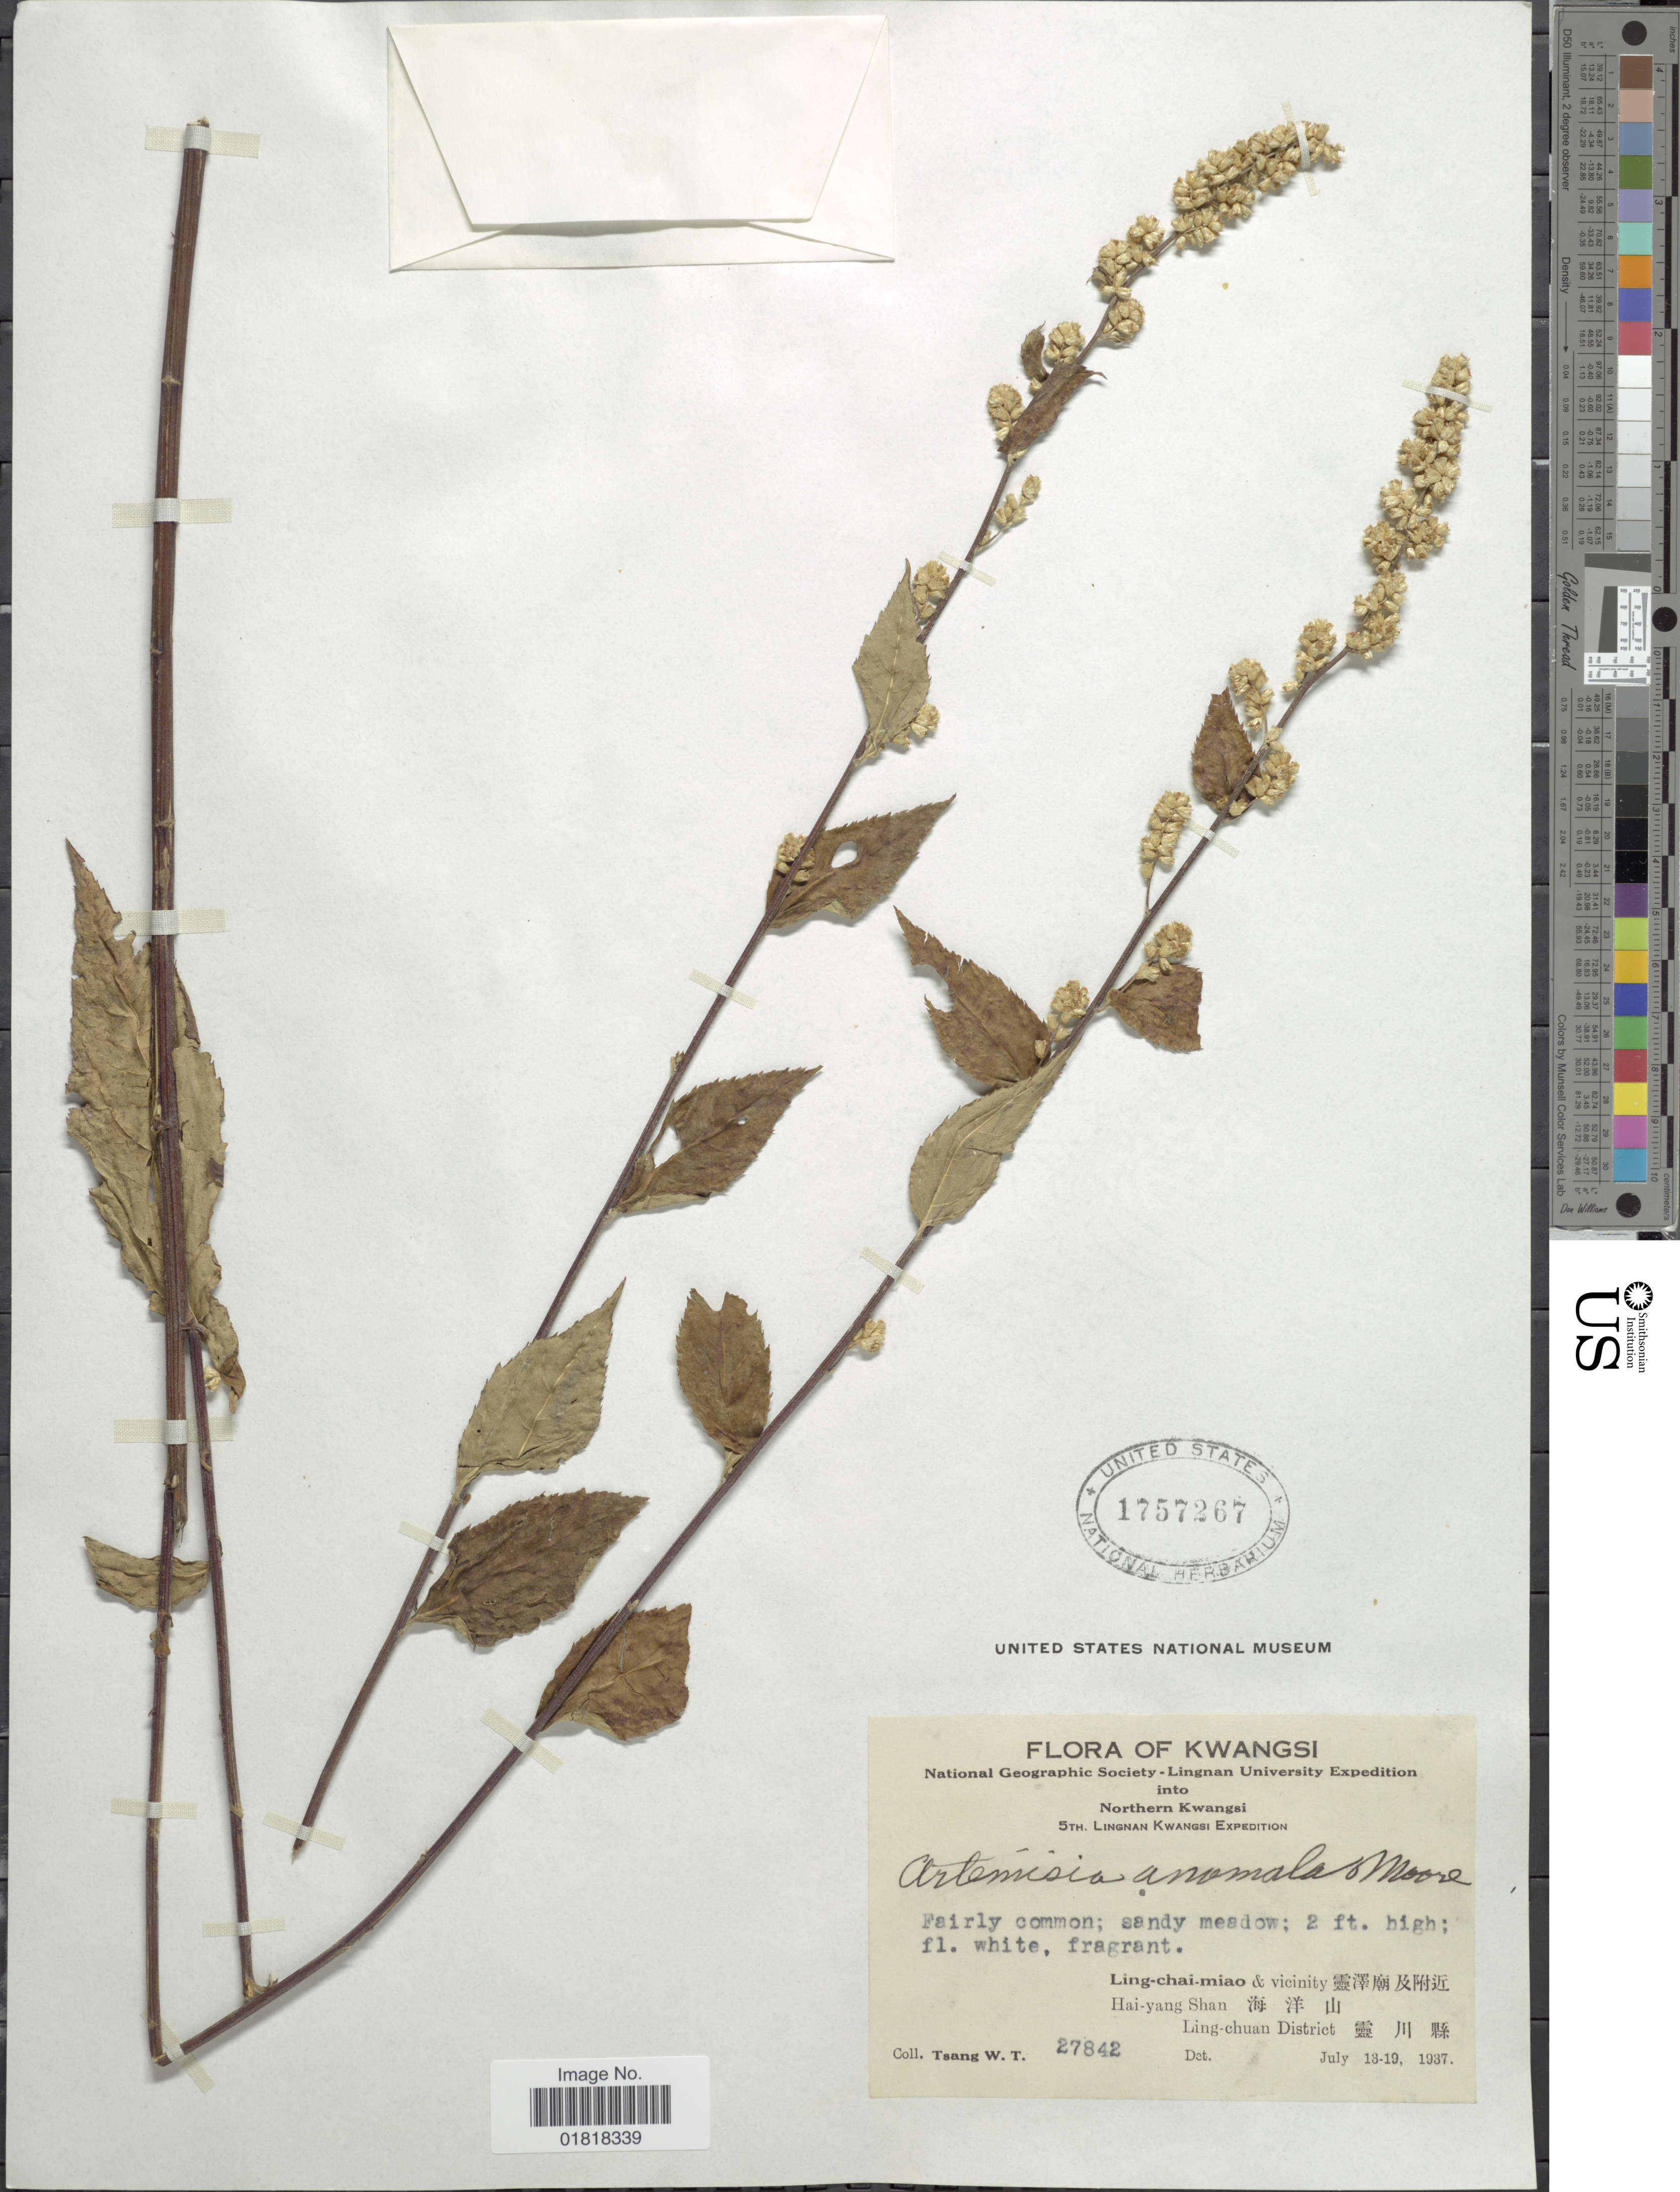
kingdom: Plantae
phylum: Tracheophyta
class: Magnoliopsida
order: Asterales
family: Asteraceae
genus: Artemisia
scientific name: Artemisia anomala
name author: S. Moore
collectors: W. T. Tsang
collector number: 27842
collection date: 1937-07-13/1937-07-19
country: China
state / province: Guangxi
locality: Kwangsi, into Northern Kwangsi, 5th. Linghan Kwangsi, Lin-chai-miao & vicinity, Hai-yang Shan, Ling-chuan district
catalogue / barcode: US 1757267